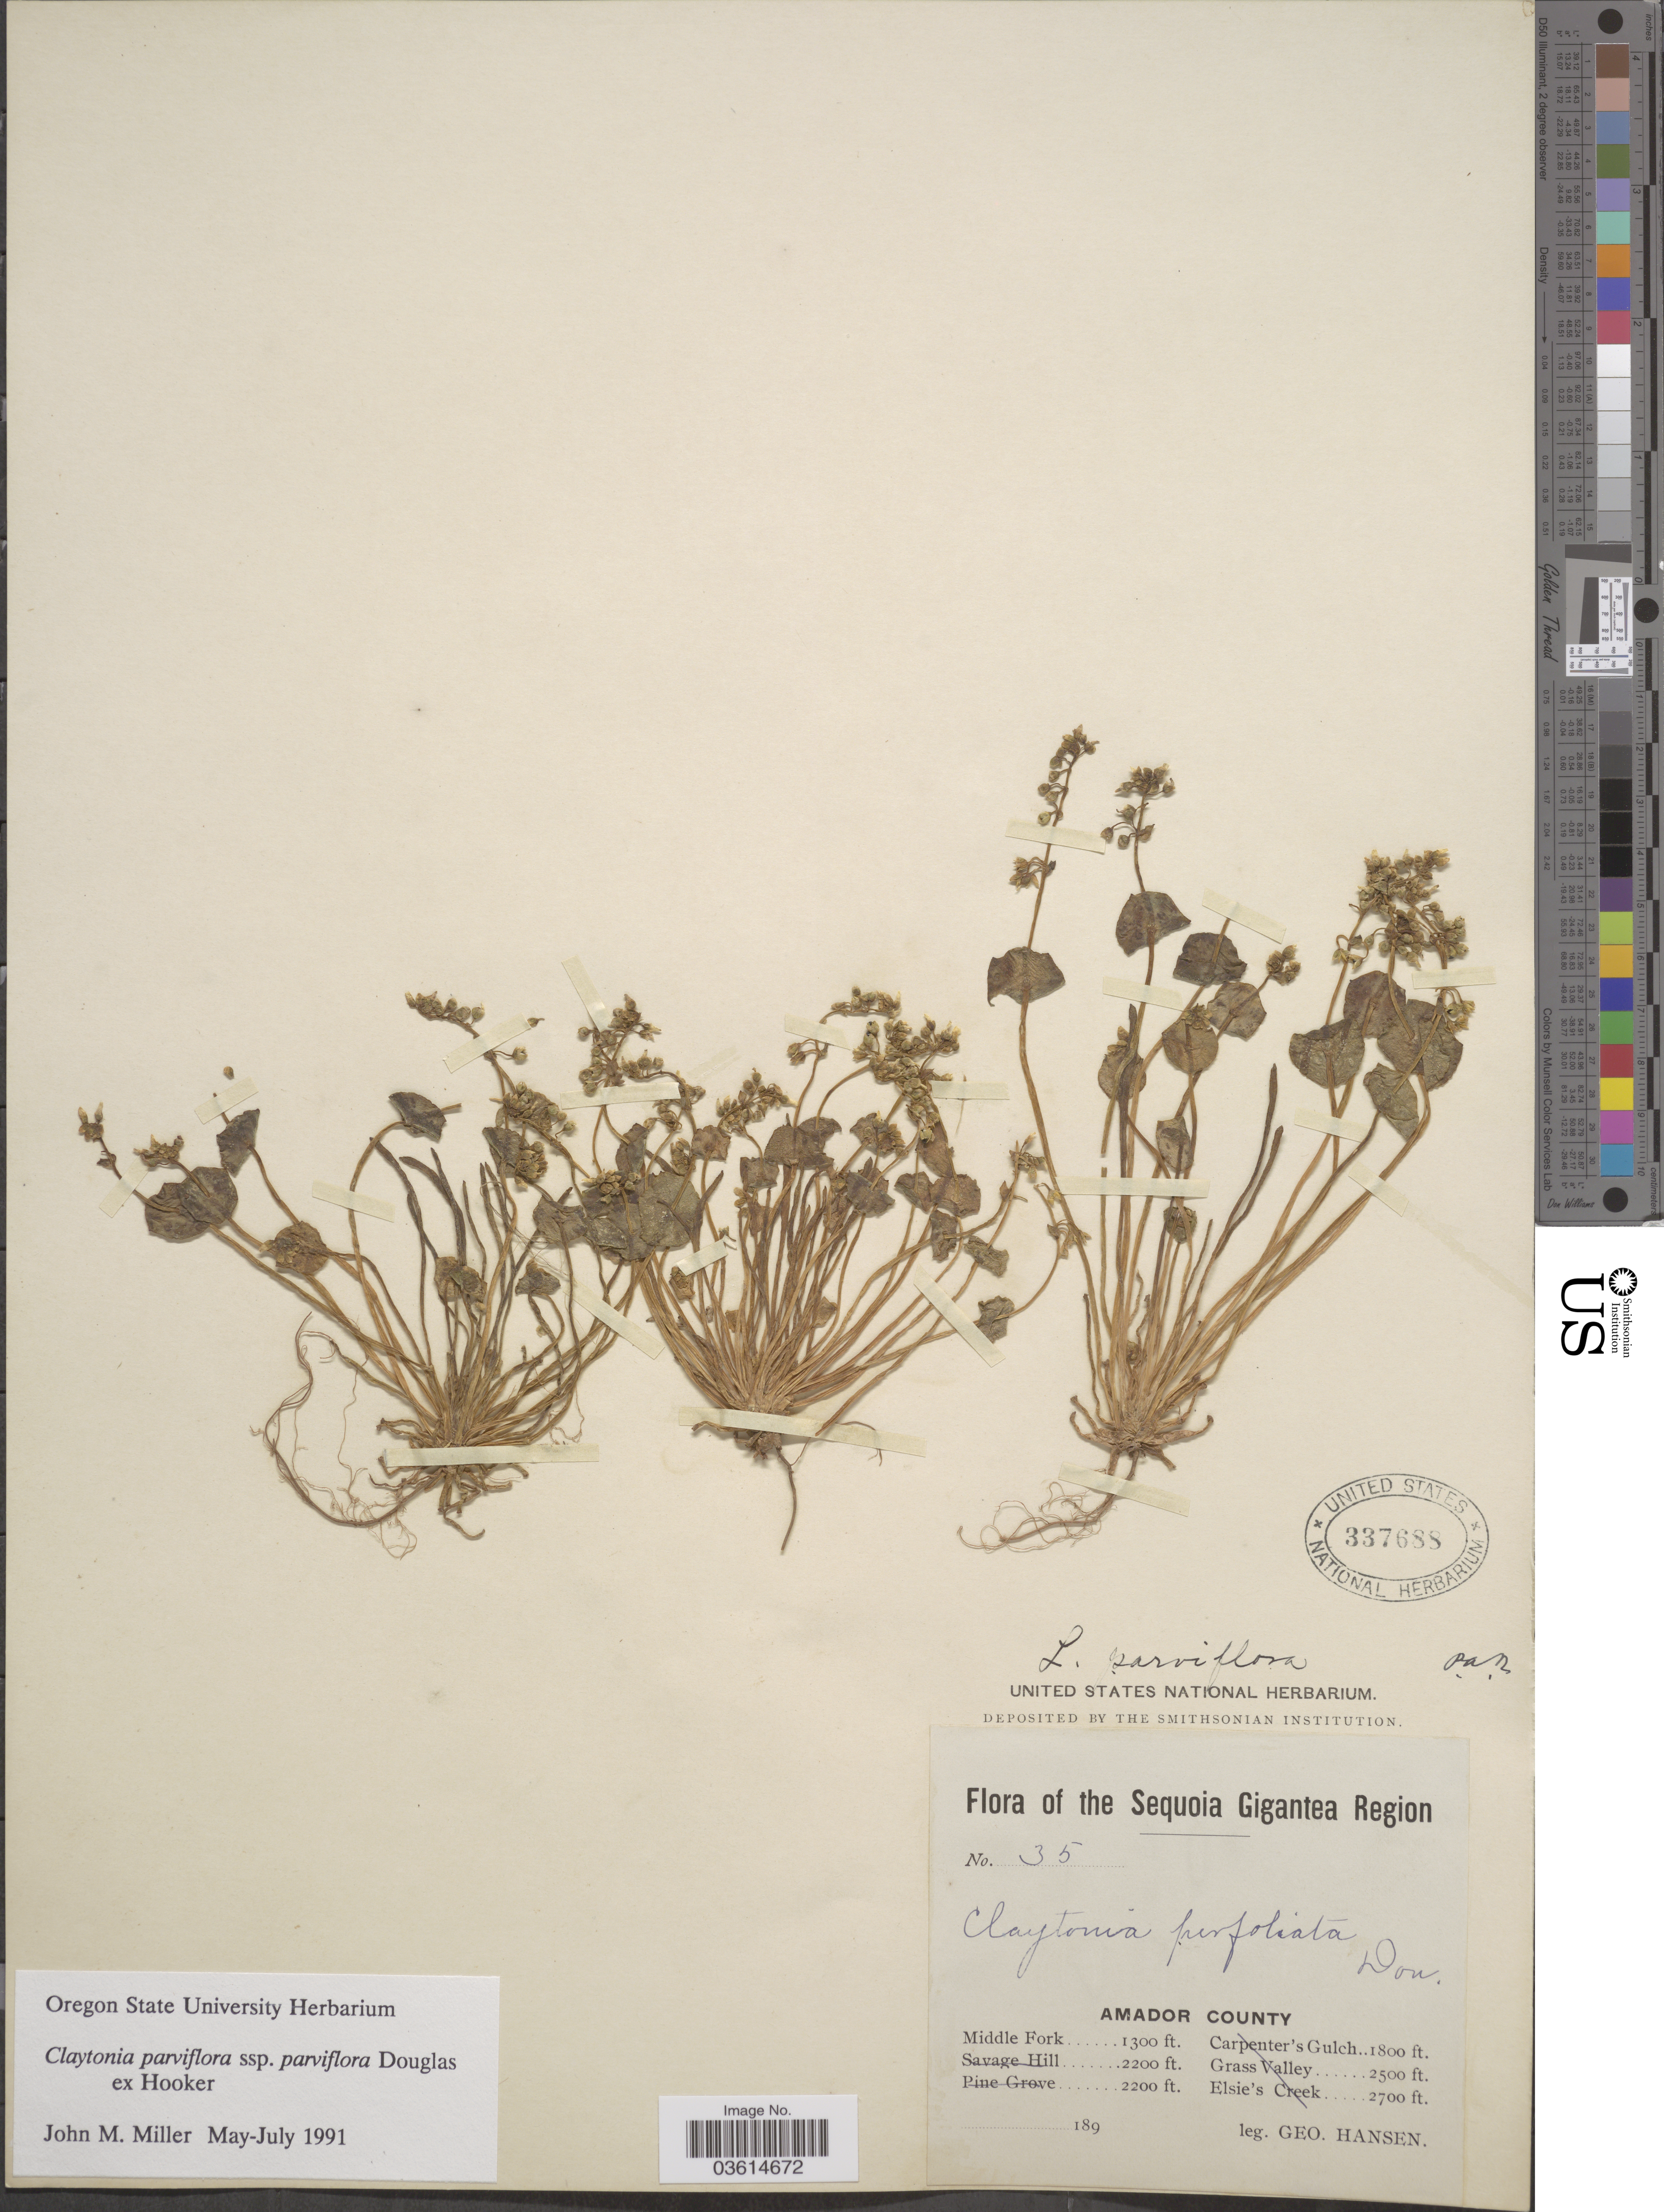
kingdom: Plantae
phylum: Tracheophyta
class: Magnoliopsida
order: Caryophyllales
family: Montiaceae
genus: Claytonia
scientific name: Claytonia parviflora subsp. parviflora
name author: Douglas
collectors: G. Hansen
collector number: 35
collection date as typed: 189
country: United States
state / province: California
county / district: Amador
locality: The Sequoia Gigantea Region. Amador County. Middle Fork.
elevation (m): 396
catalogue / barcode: US 337688